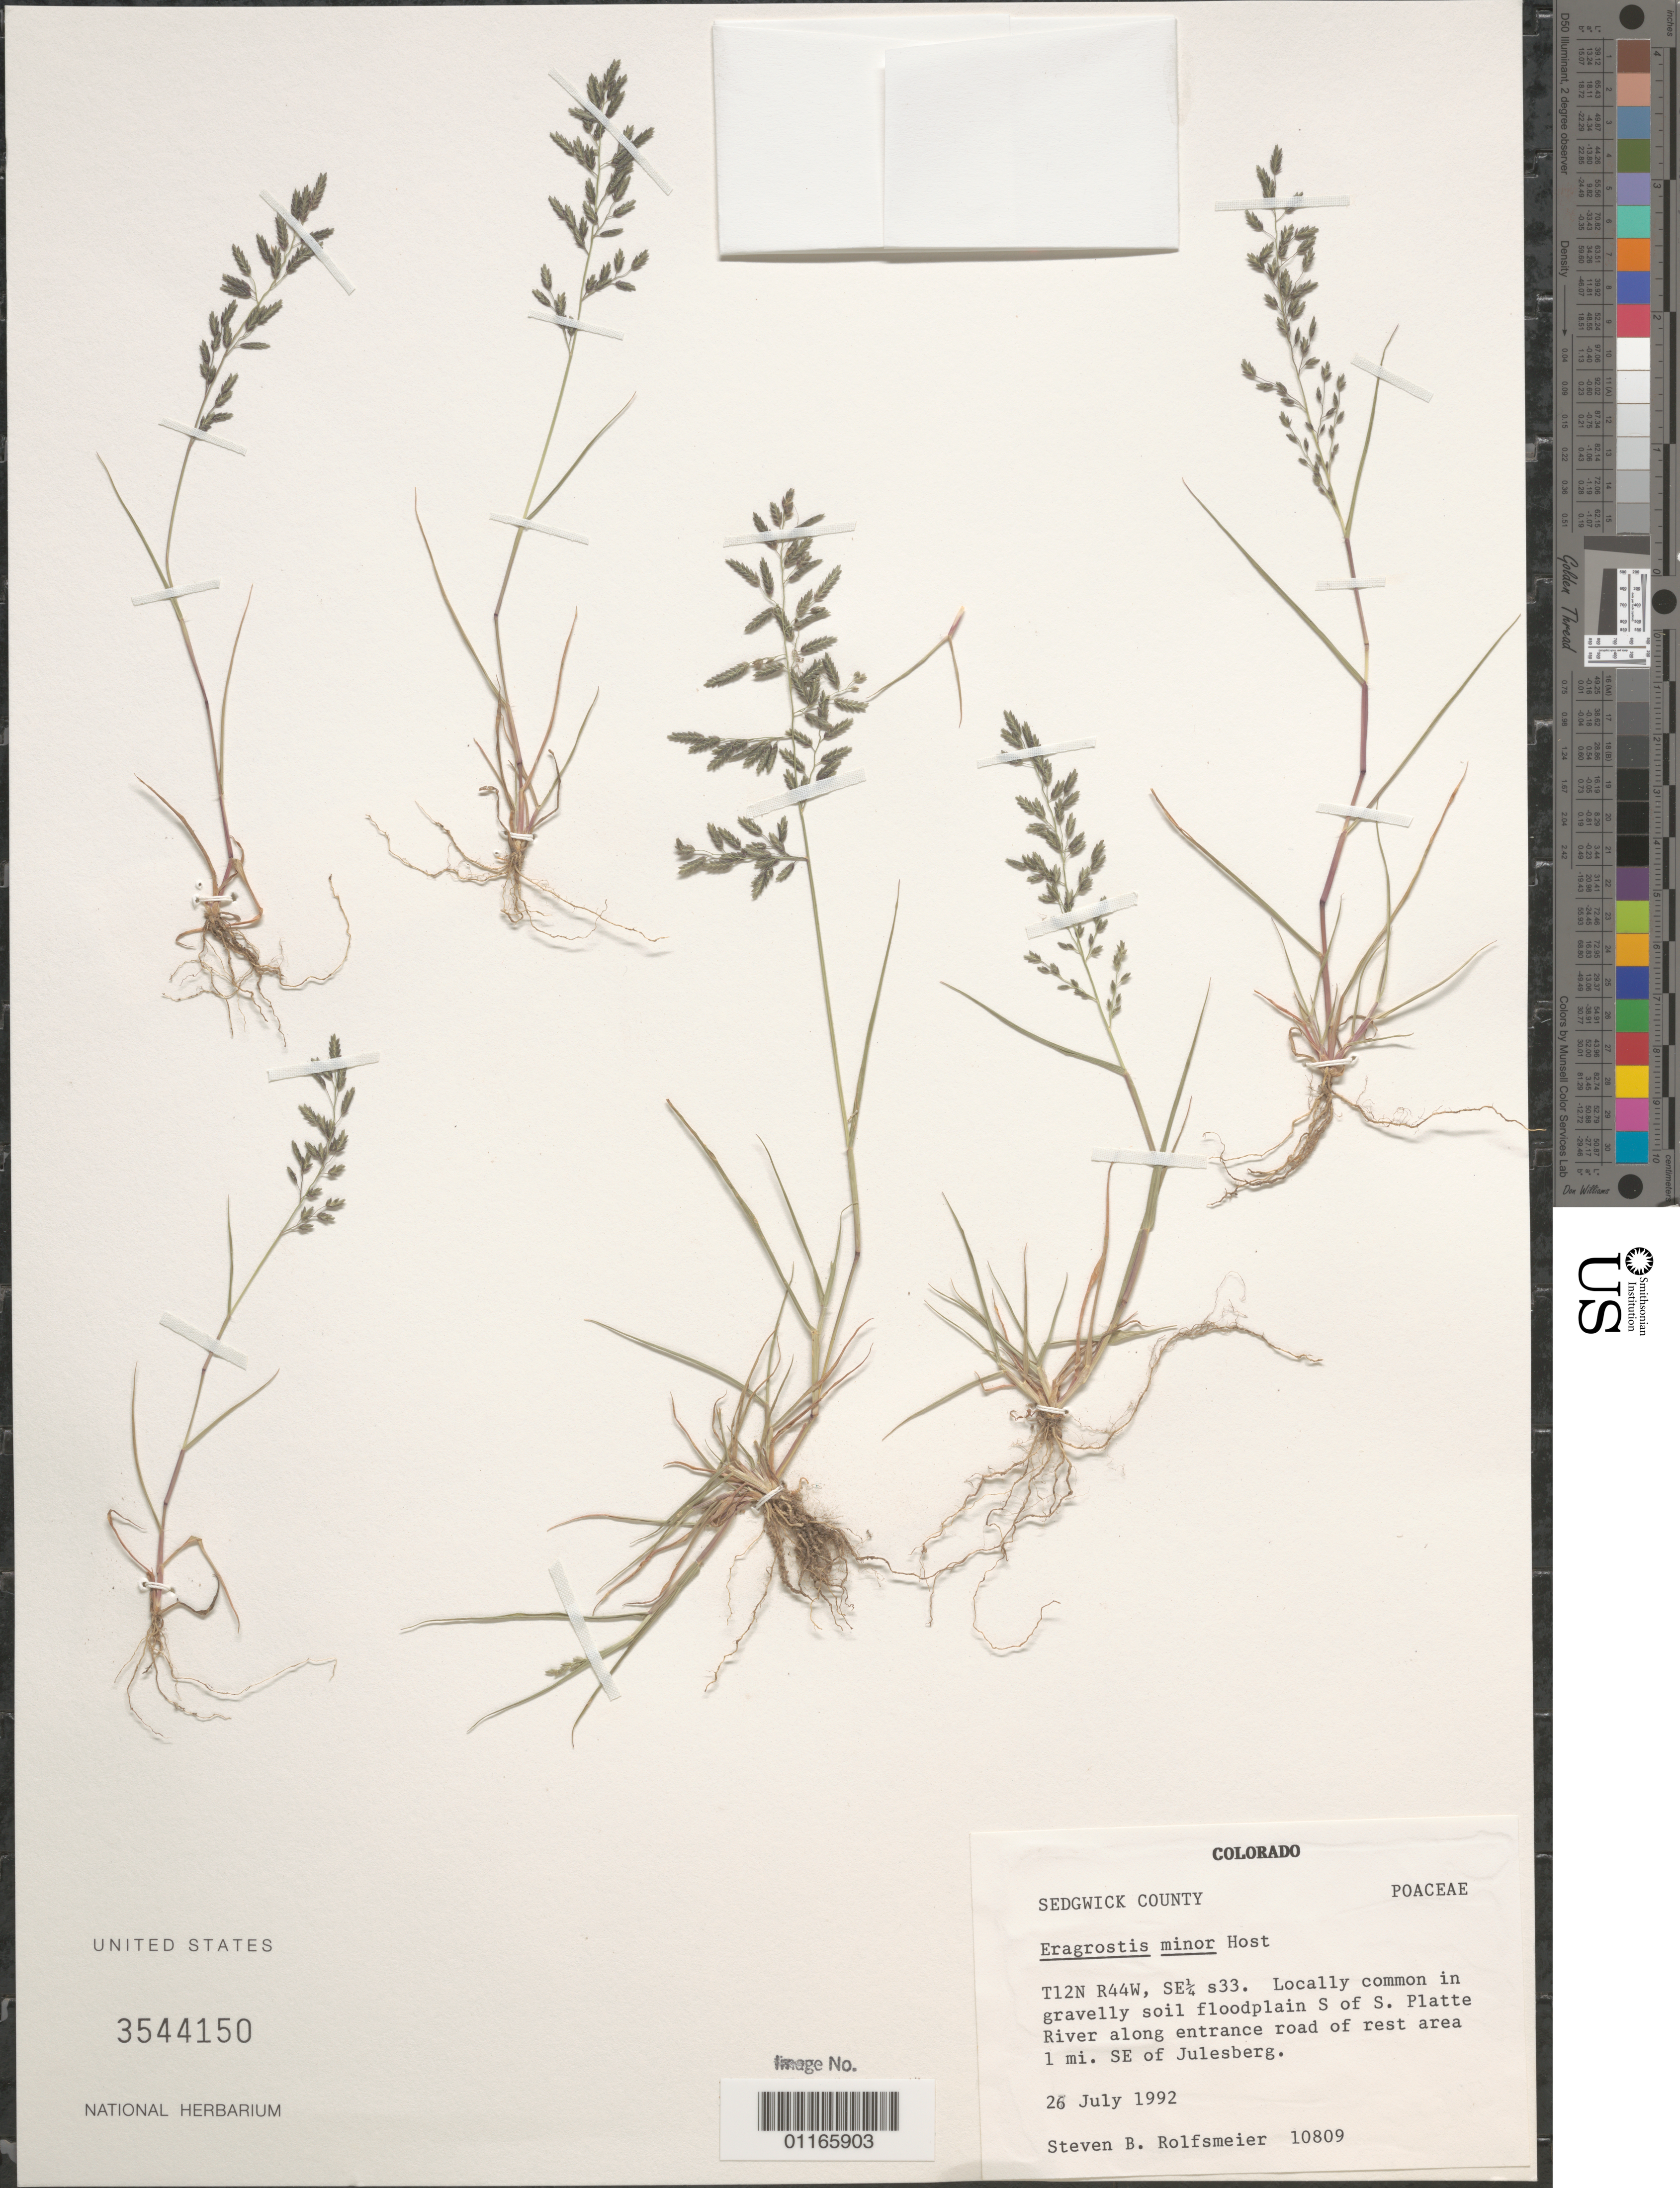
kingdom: Plantae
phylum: Tracheophyta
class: Liliopsida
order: Poales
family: Poaceae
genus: Eragrostis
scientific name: Eragrostis minor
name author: Host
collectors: S. Rolfsmeier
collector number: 10809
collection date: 1992-07-26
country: United States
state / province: Colorado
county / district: Sedgwick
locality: T12N R44W, SE1/4 s33. Floodplain S of S. Platte River along entrance road of rest area 1 mi. SE of Julesberg.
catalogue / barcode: US 3544150